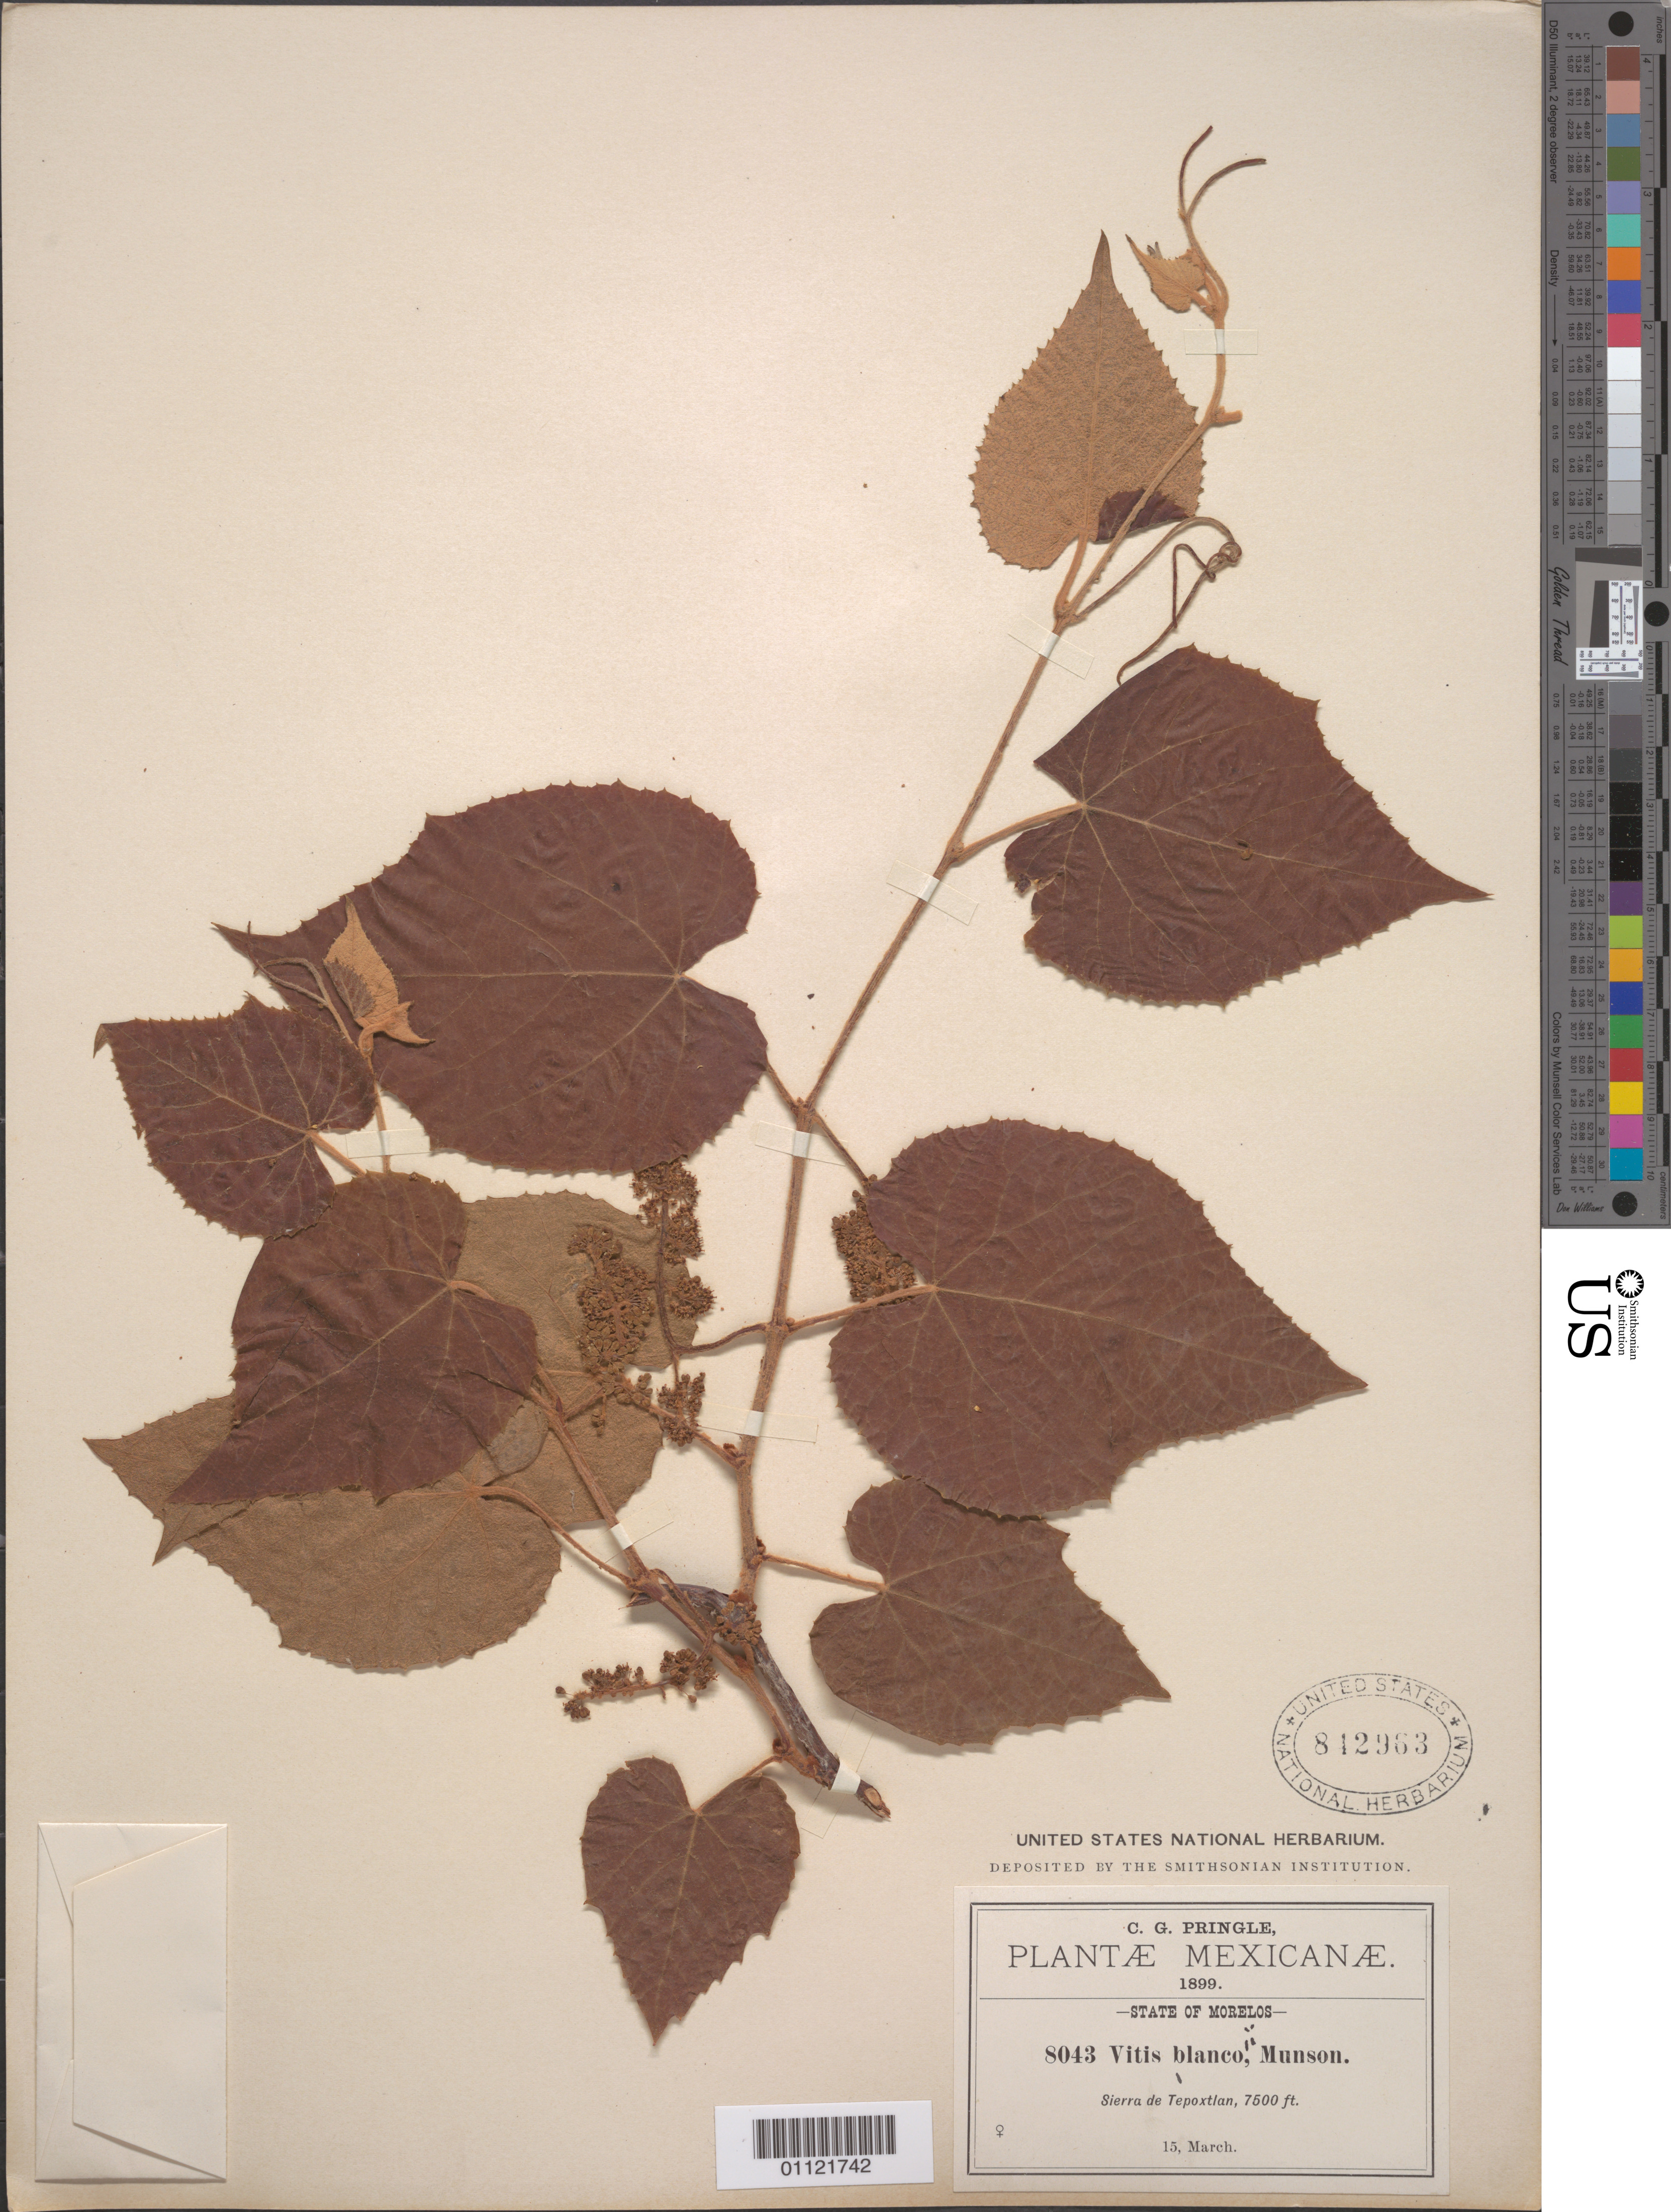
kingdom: Plantae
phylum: Tracheophyta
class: Magnoliopsida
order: Vitales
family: Vitaceae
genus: Vitis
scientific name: Vitis blancoii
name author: Munson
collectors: C. G. Pringle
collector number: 8043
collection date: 1899-03-15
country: Mexico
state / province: Morelos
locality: Sierra de Tepoxtlan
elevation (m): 2286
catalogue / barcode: US 812963